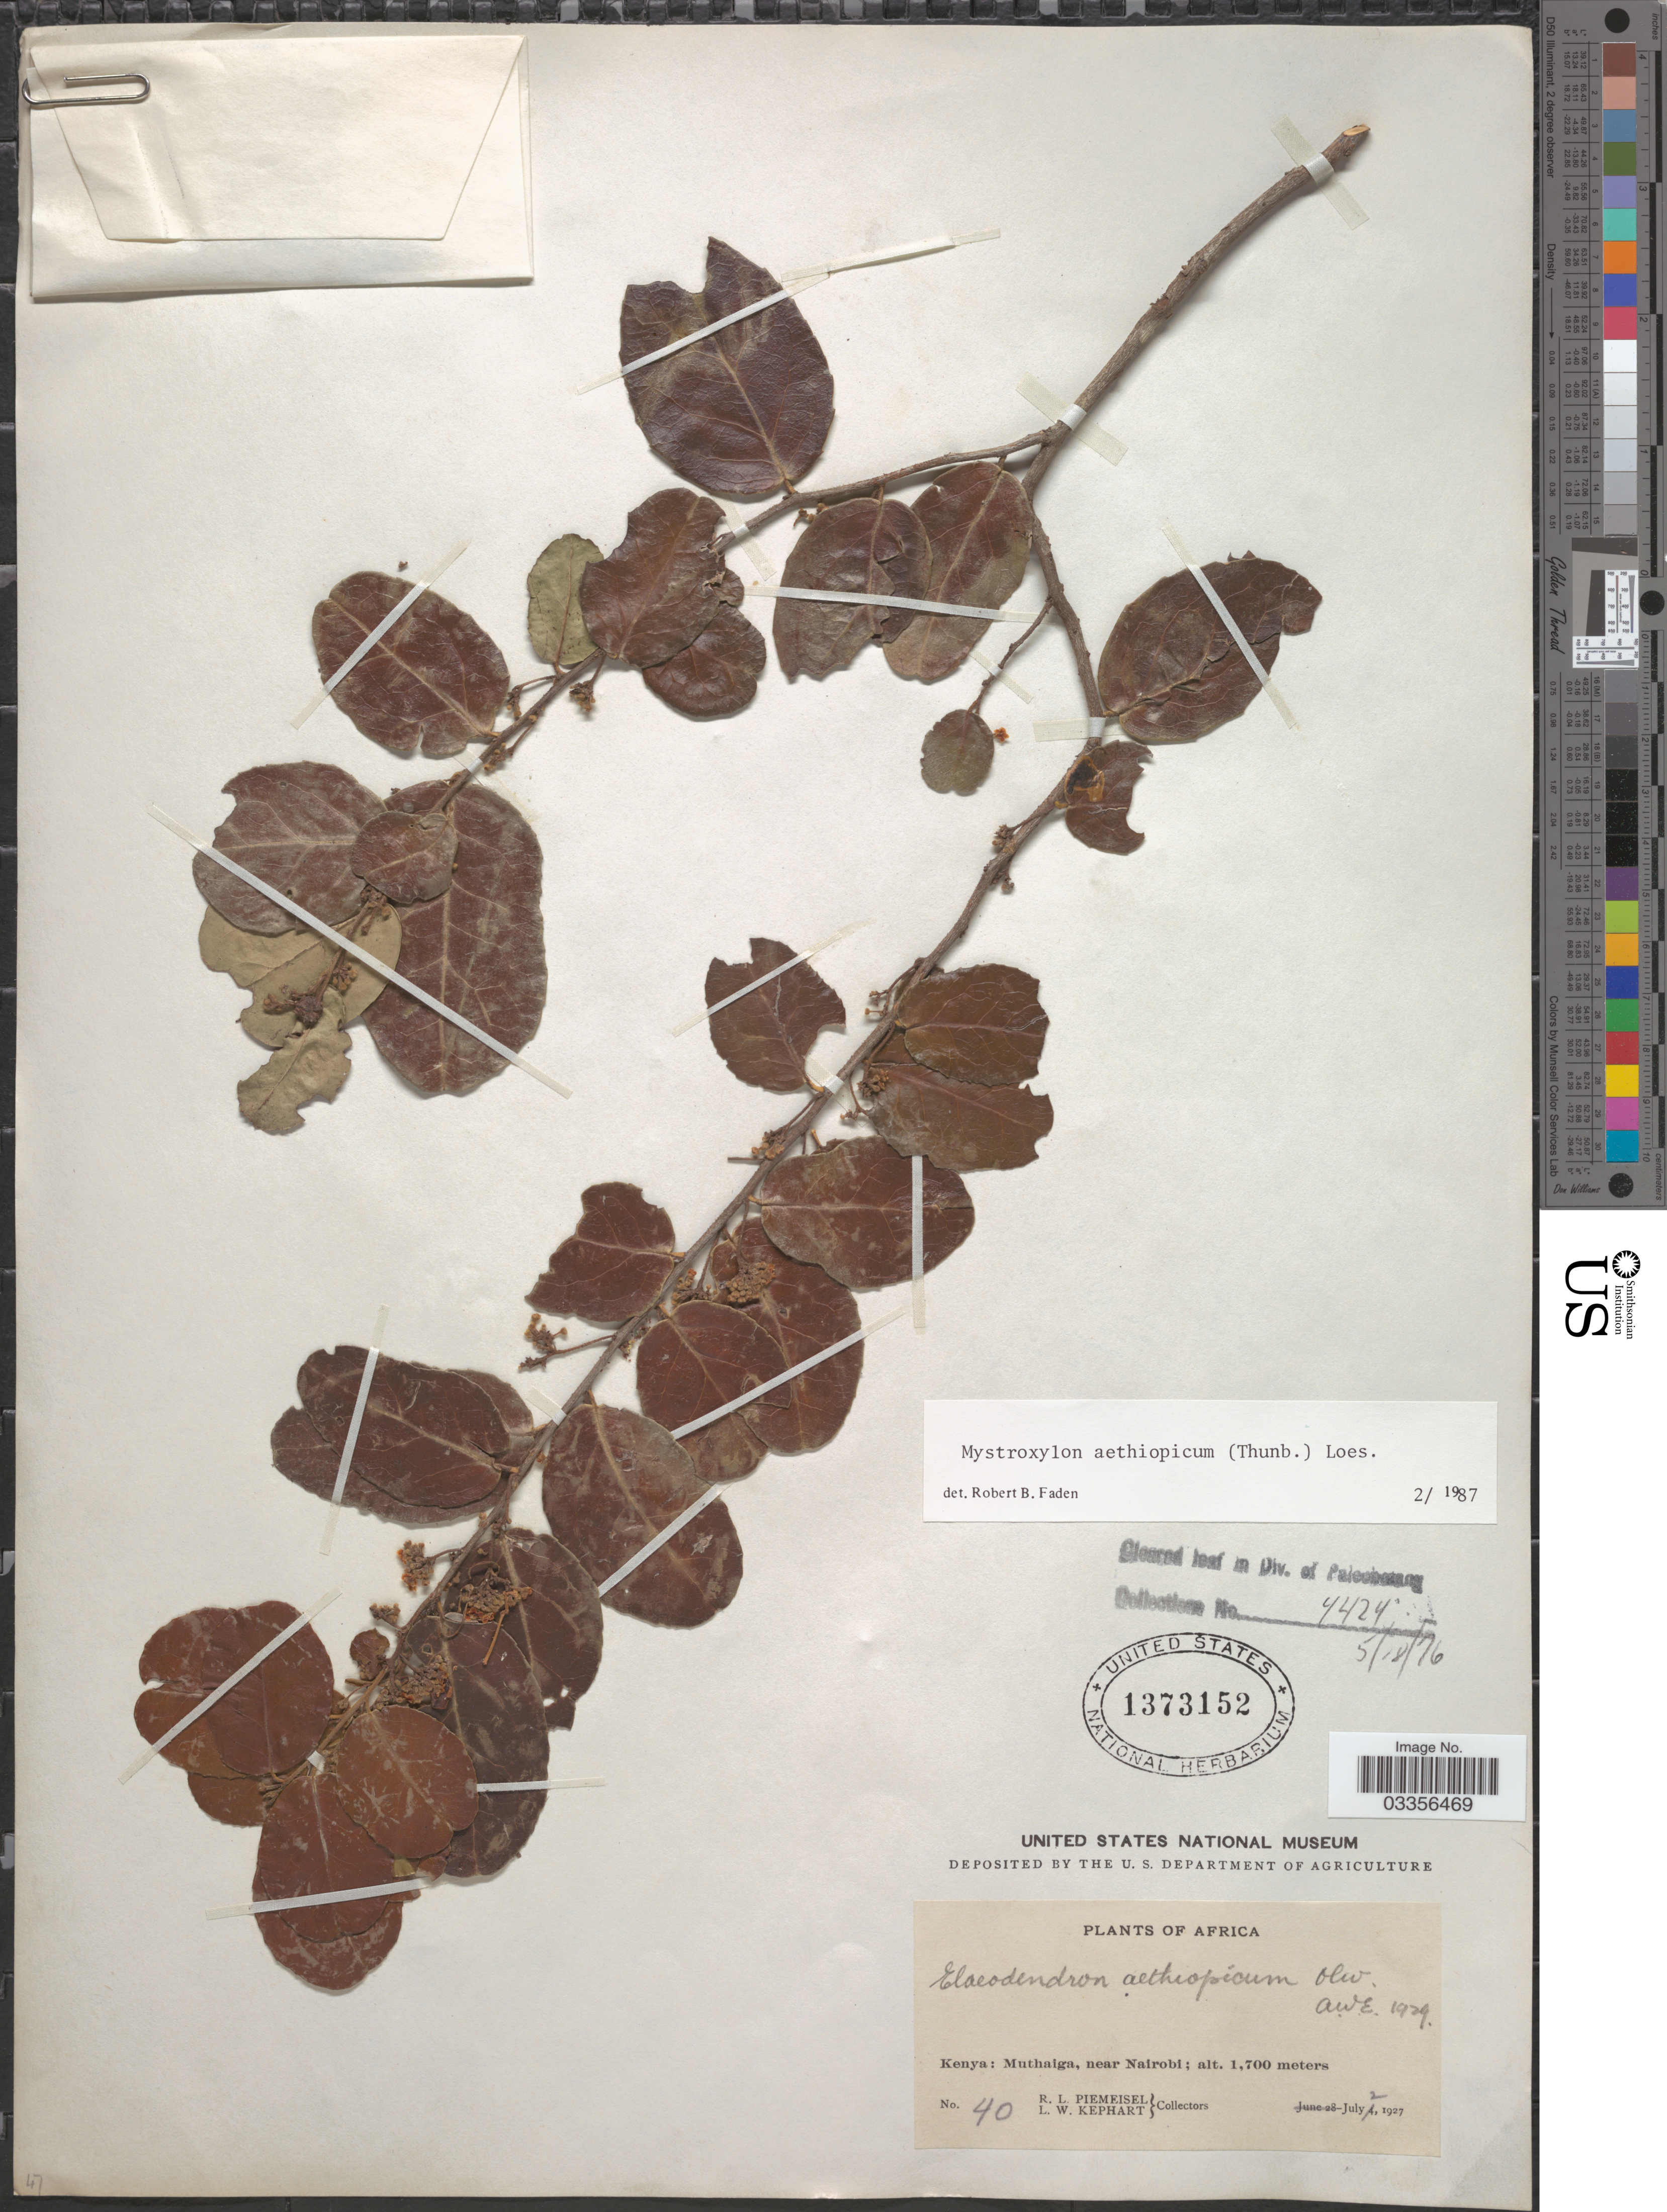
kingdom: Plantae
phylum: Tracheophyta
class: Magnoliopsida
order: Celastrales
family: Celastraceae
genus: Mystroxylon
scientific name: Mystroxylon aethiopicum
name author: (Thunb.) Loes.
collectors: R. L. Piemeisel & L. W. Kephart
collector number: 40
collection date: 1927-07-04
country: Kenya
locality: Muthaiga, near Nairobi.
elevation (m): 1700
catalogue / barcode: US 1373152